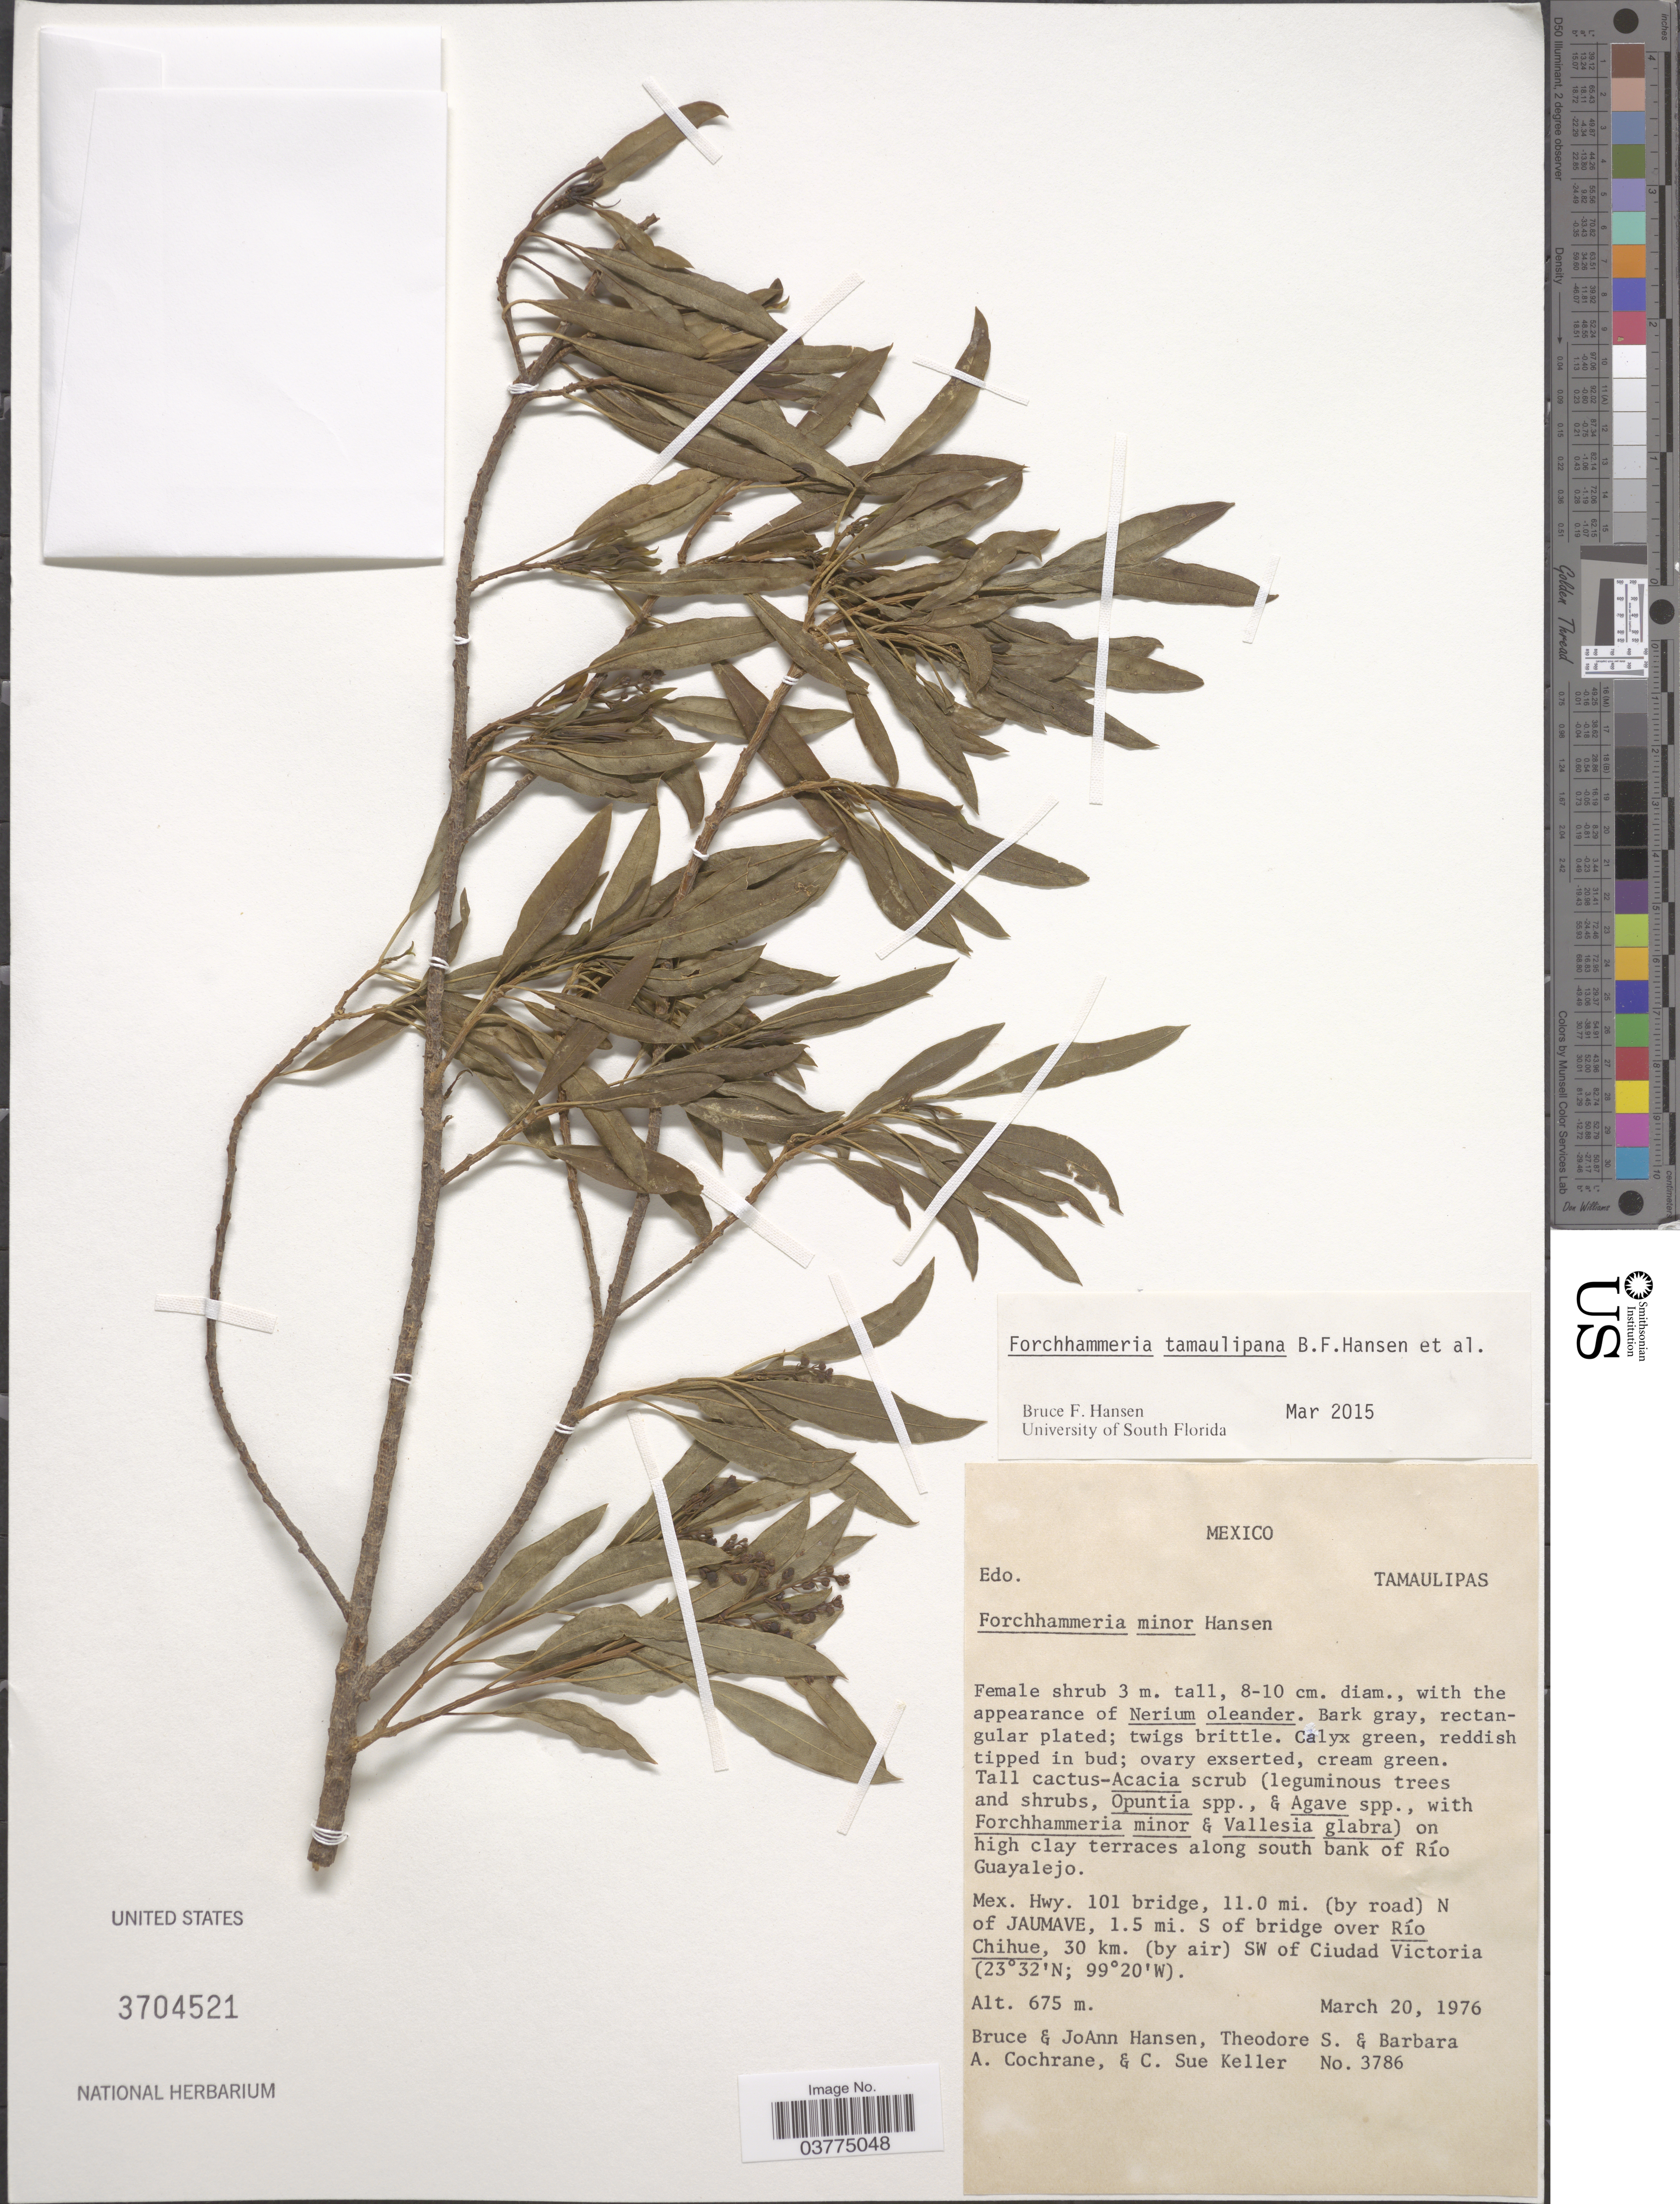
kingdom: Plantae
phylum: Tracheophyta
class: Magnoliopsida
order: Brassicales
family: Stixaceae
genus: Forchhammeria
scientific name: Forchhammeria tamaulipana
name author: B.F. Hansen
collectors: B. Hansen, J. Hansen, T. S. Cochrane, B. Cochrane & C. Keller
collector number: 3786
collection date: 1976-03-20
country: Mexico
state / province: Tamaulipas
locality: Edo. Tamaulipas. Mex. Hwy. 101 bridge, 11.0 mi. (by road) N of Jaumave, 1.5 mi. S of bridge over Río Chihue, 30 km. (by air) SW of Ciudad Victoria.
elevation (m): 675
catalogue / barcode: US 3704521